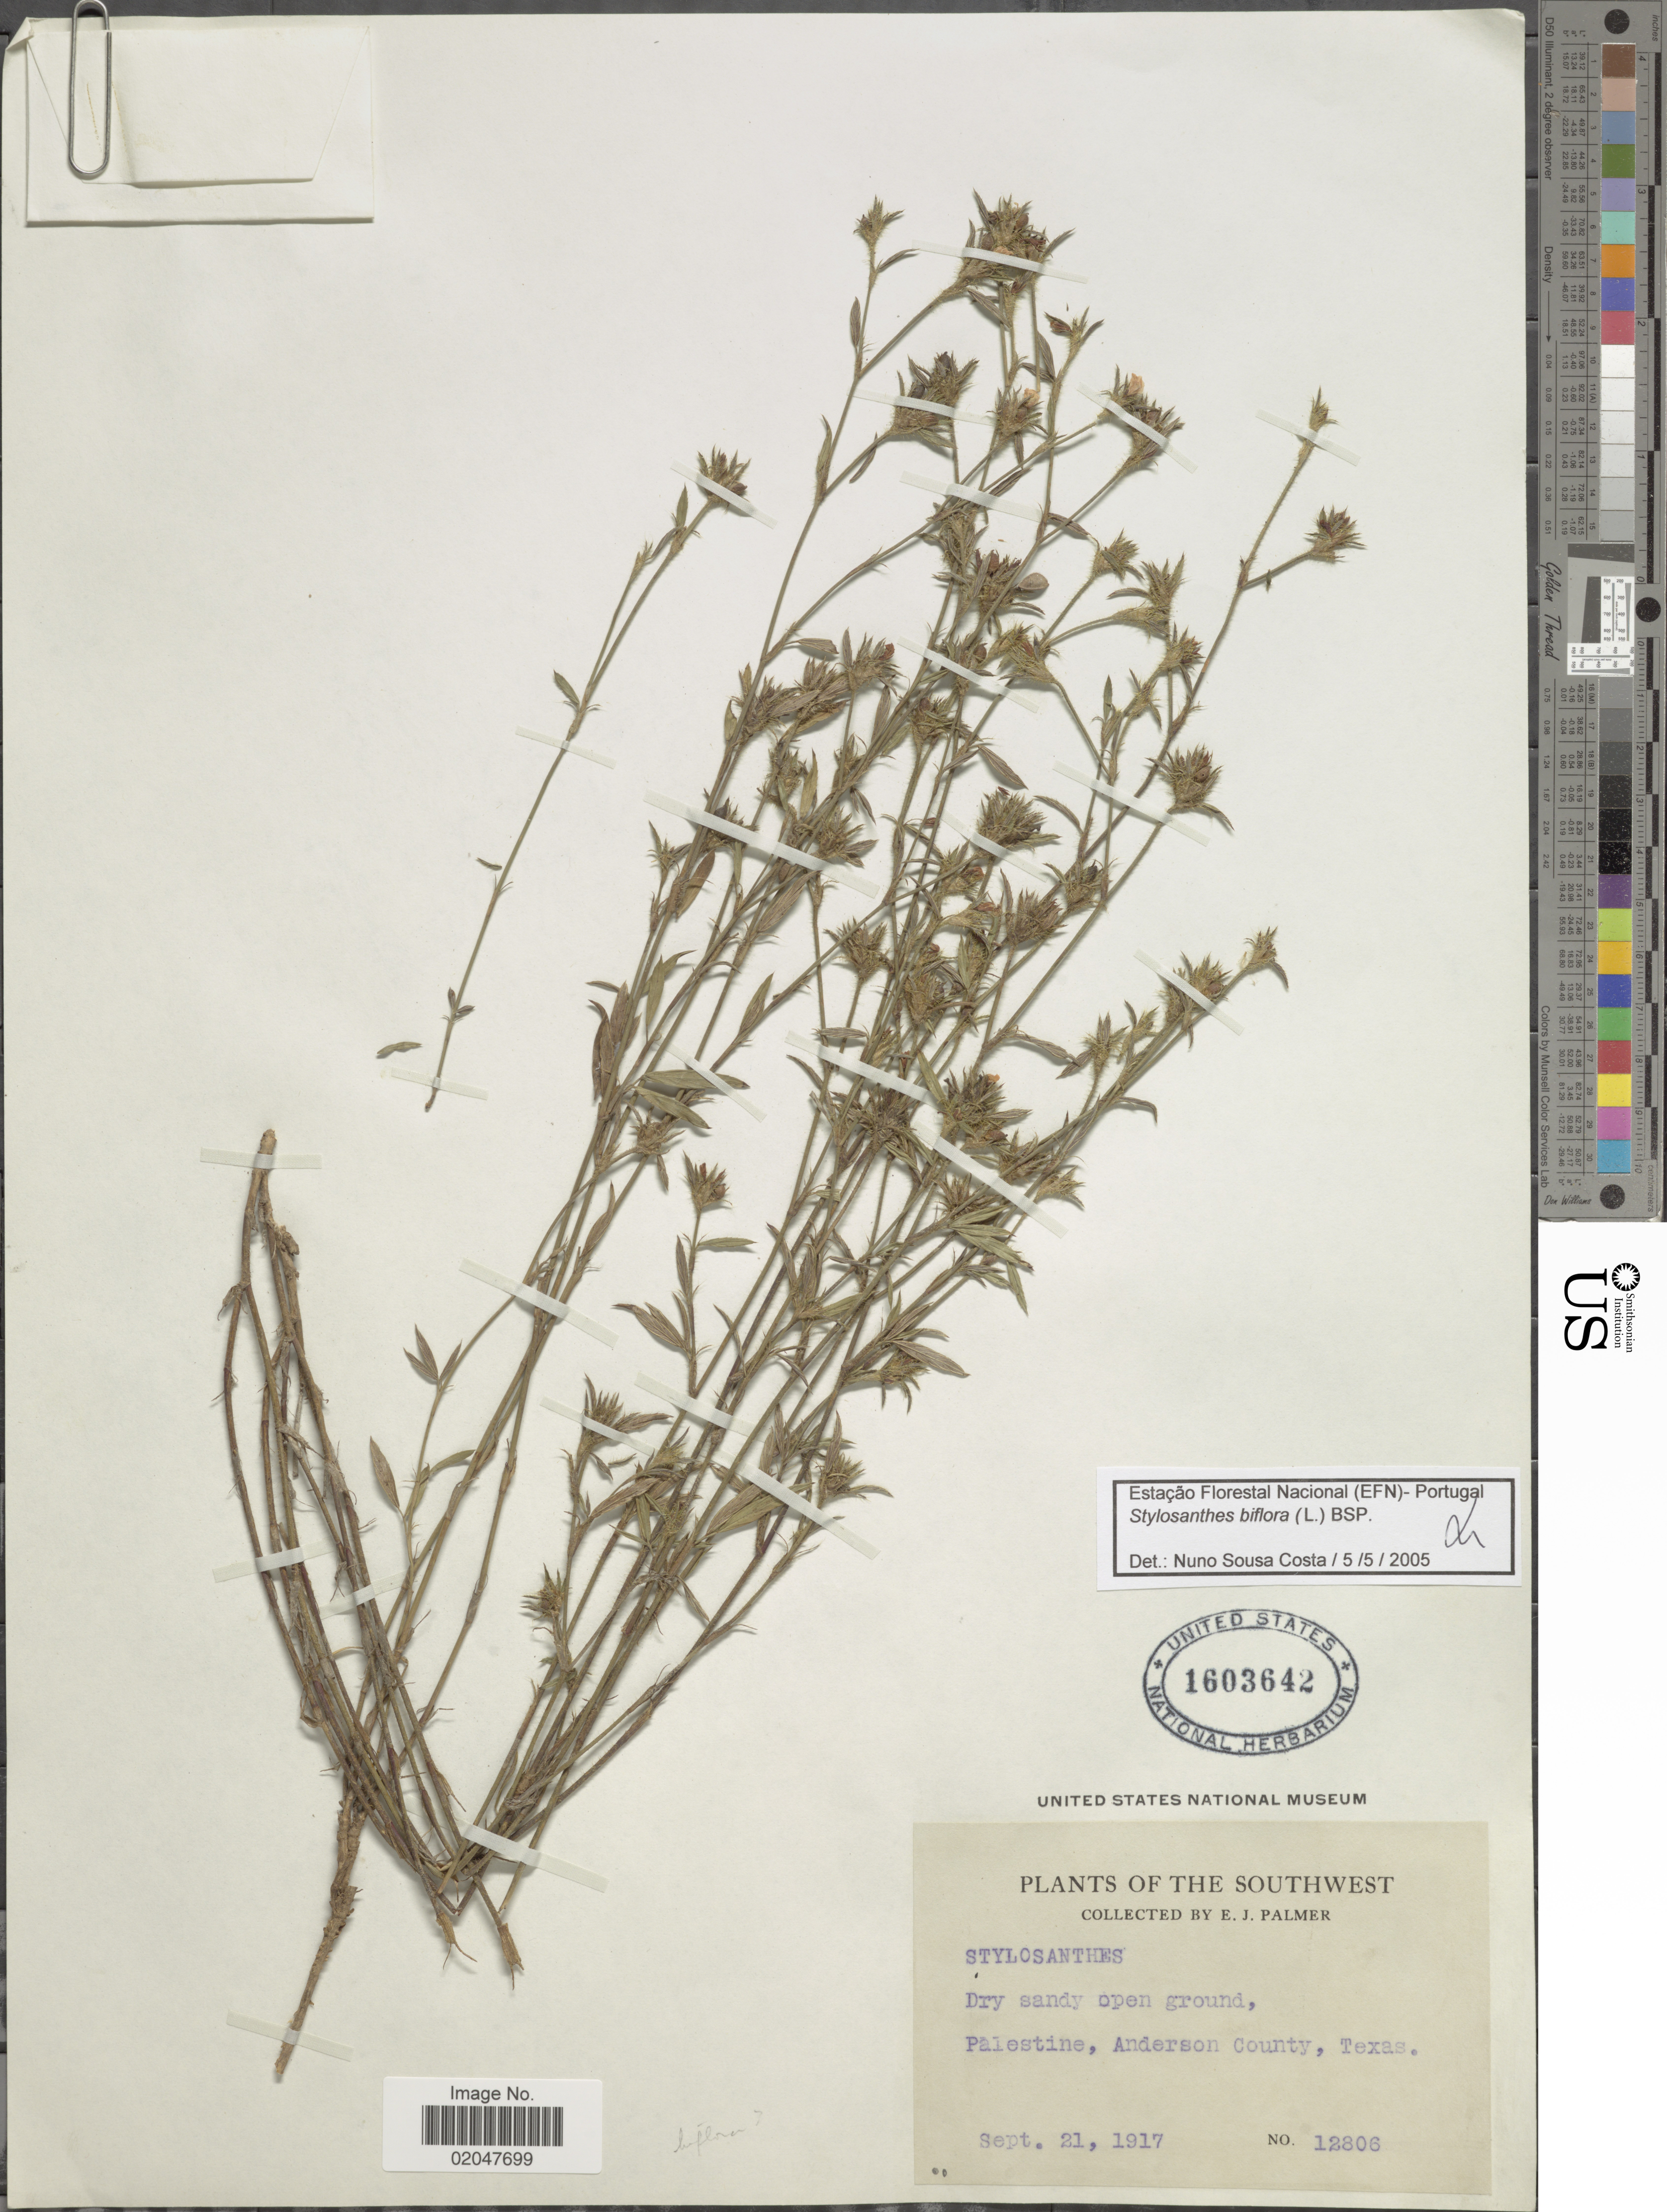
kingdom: Plantae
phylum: Tracheophyta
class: Magnoliopsida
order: Fabales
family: Fabaceae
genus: Stylosanthes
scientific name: Stylosanthes biflora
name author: (L.) Britton et al.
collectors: E. J. Palmer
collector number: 12806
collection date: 1917-09-21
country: United States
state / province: Texas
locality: The Southwest, Palestine, Anderson County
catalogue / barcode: US 1603642